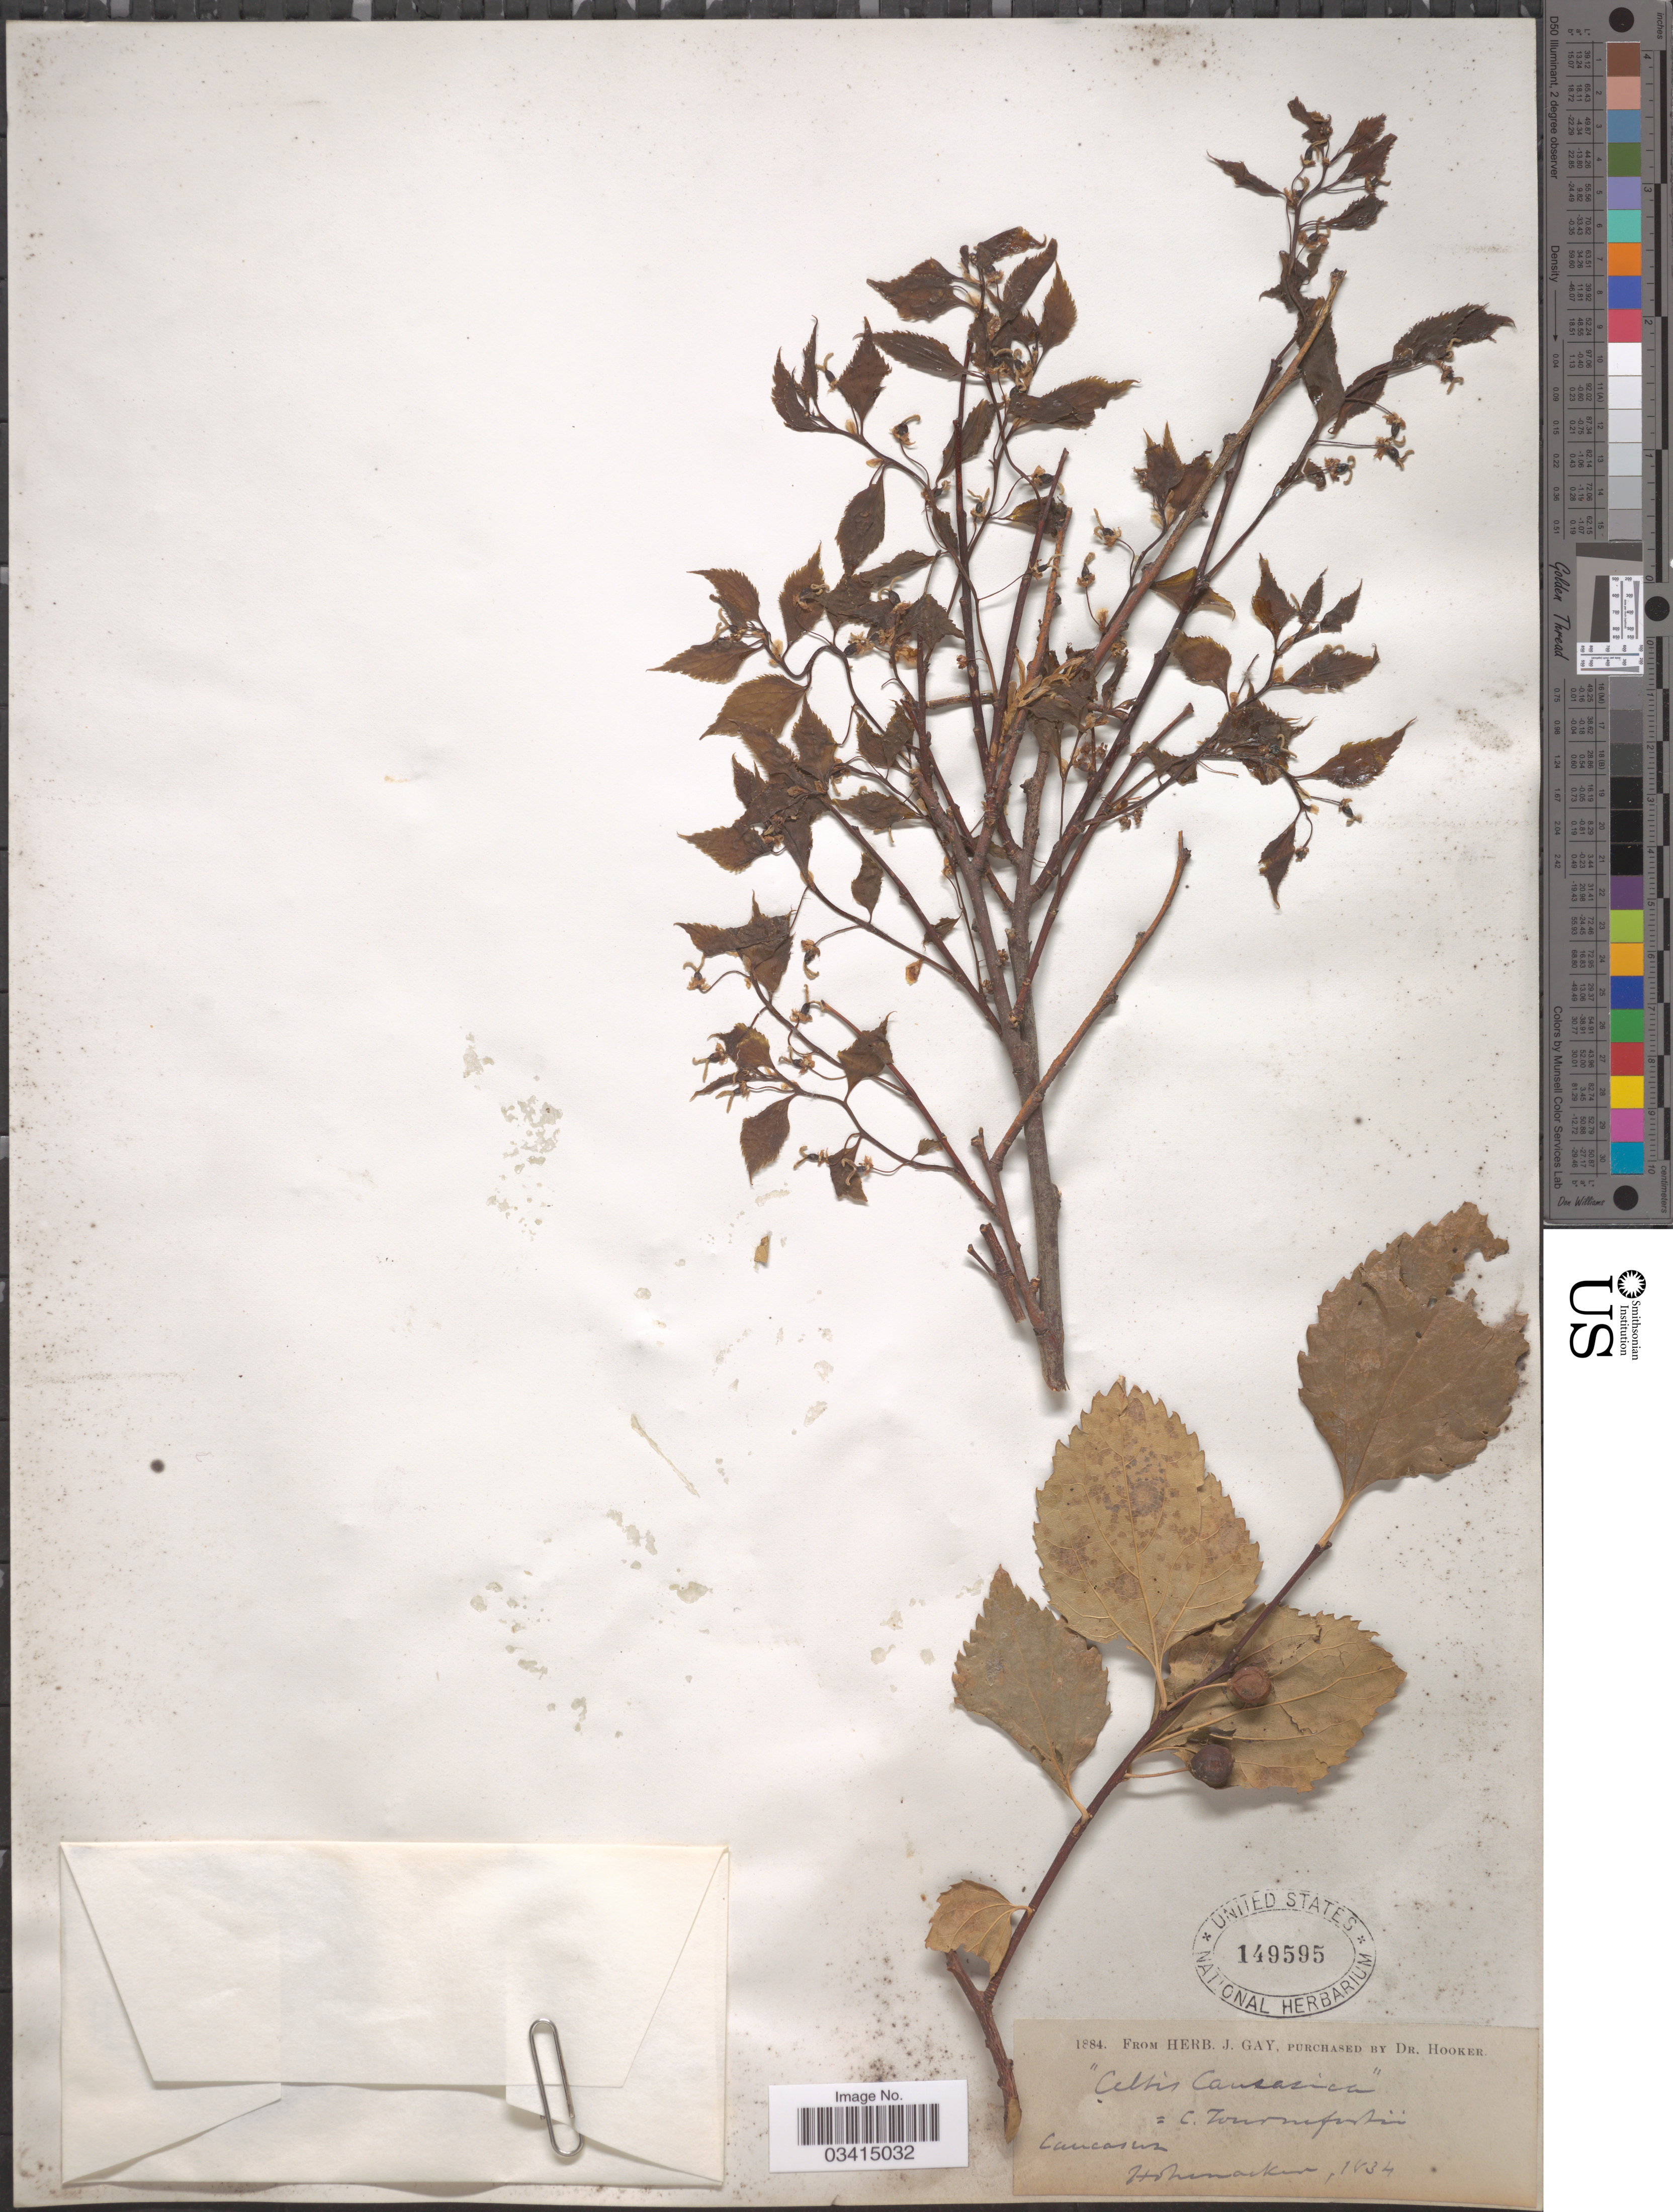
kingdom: Plantae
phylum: Tracheophyta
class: Magnoliopsida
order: Rosales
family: Cannabaceae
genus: Celtis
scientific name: Celtis australis subsp. caucasica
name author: (Willd.) C. C. Towns.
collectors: Hohenacker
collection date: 1834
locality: Caucasus.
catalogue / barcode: US 149595